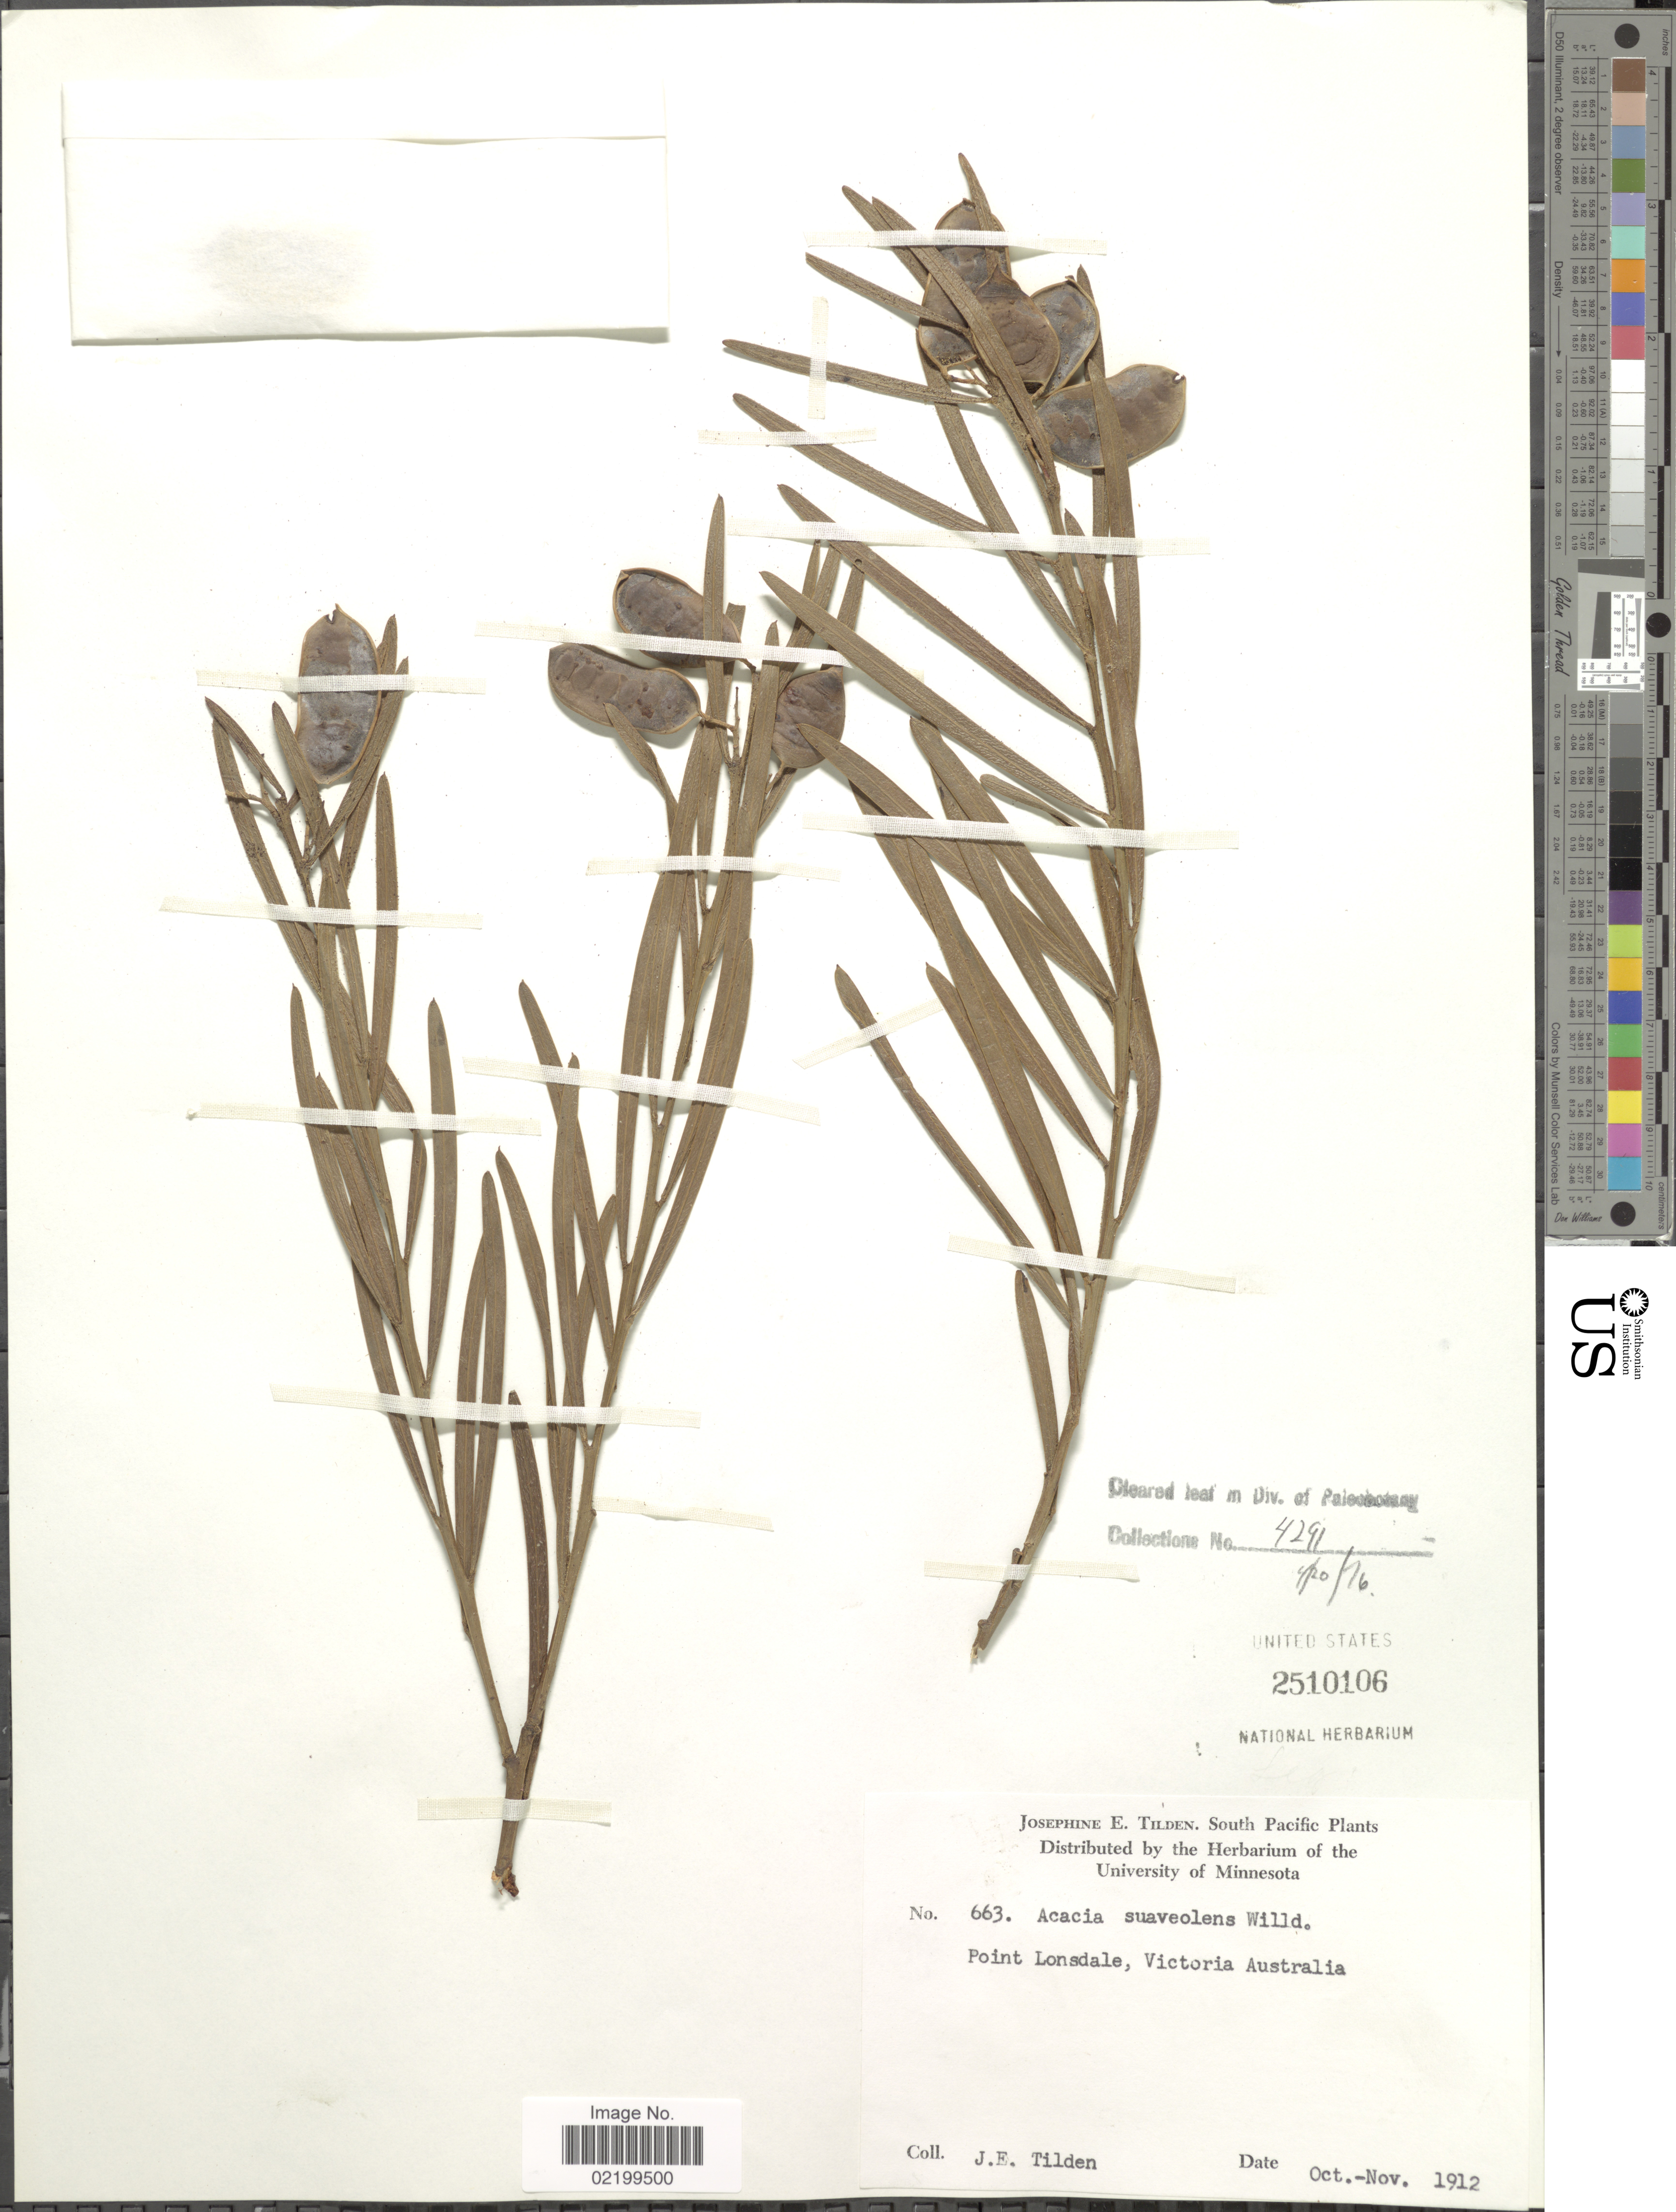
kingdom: Plantae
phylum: Tracheophyta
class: Magnoliopsida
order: Fabales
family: Fabaceae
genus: Acacia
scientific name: Acacia suaveolens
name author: (Sm.) Willd.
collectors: J. E. Tilden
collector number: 663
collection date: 1912-10/1912-11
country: Australia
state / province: Victoria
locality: Point Lonsdale, Victoria Australia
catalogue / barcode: US 2510106